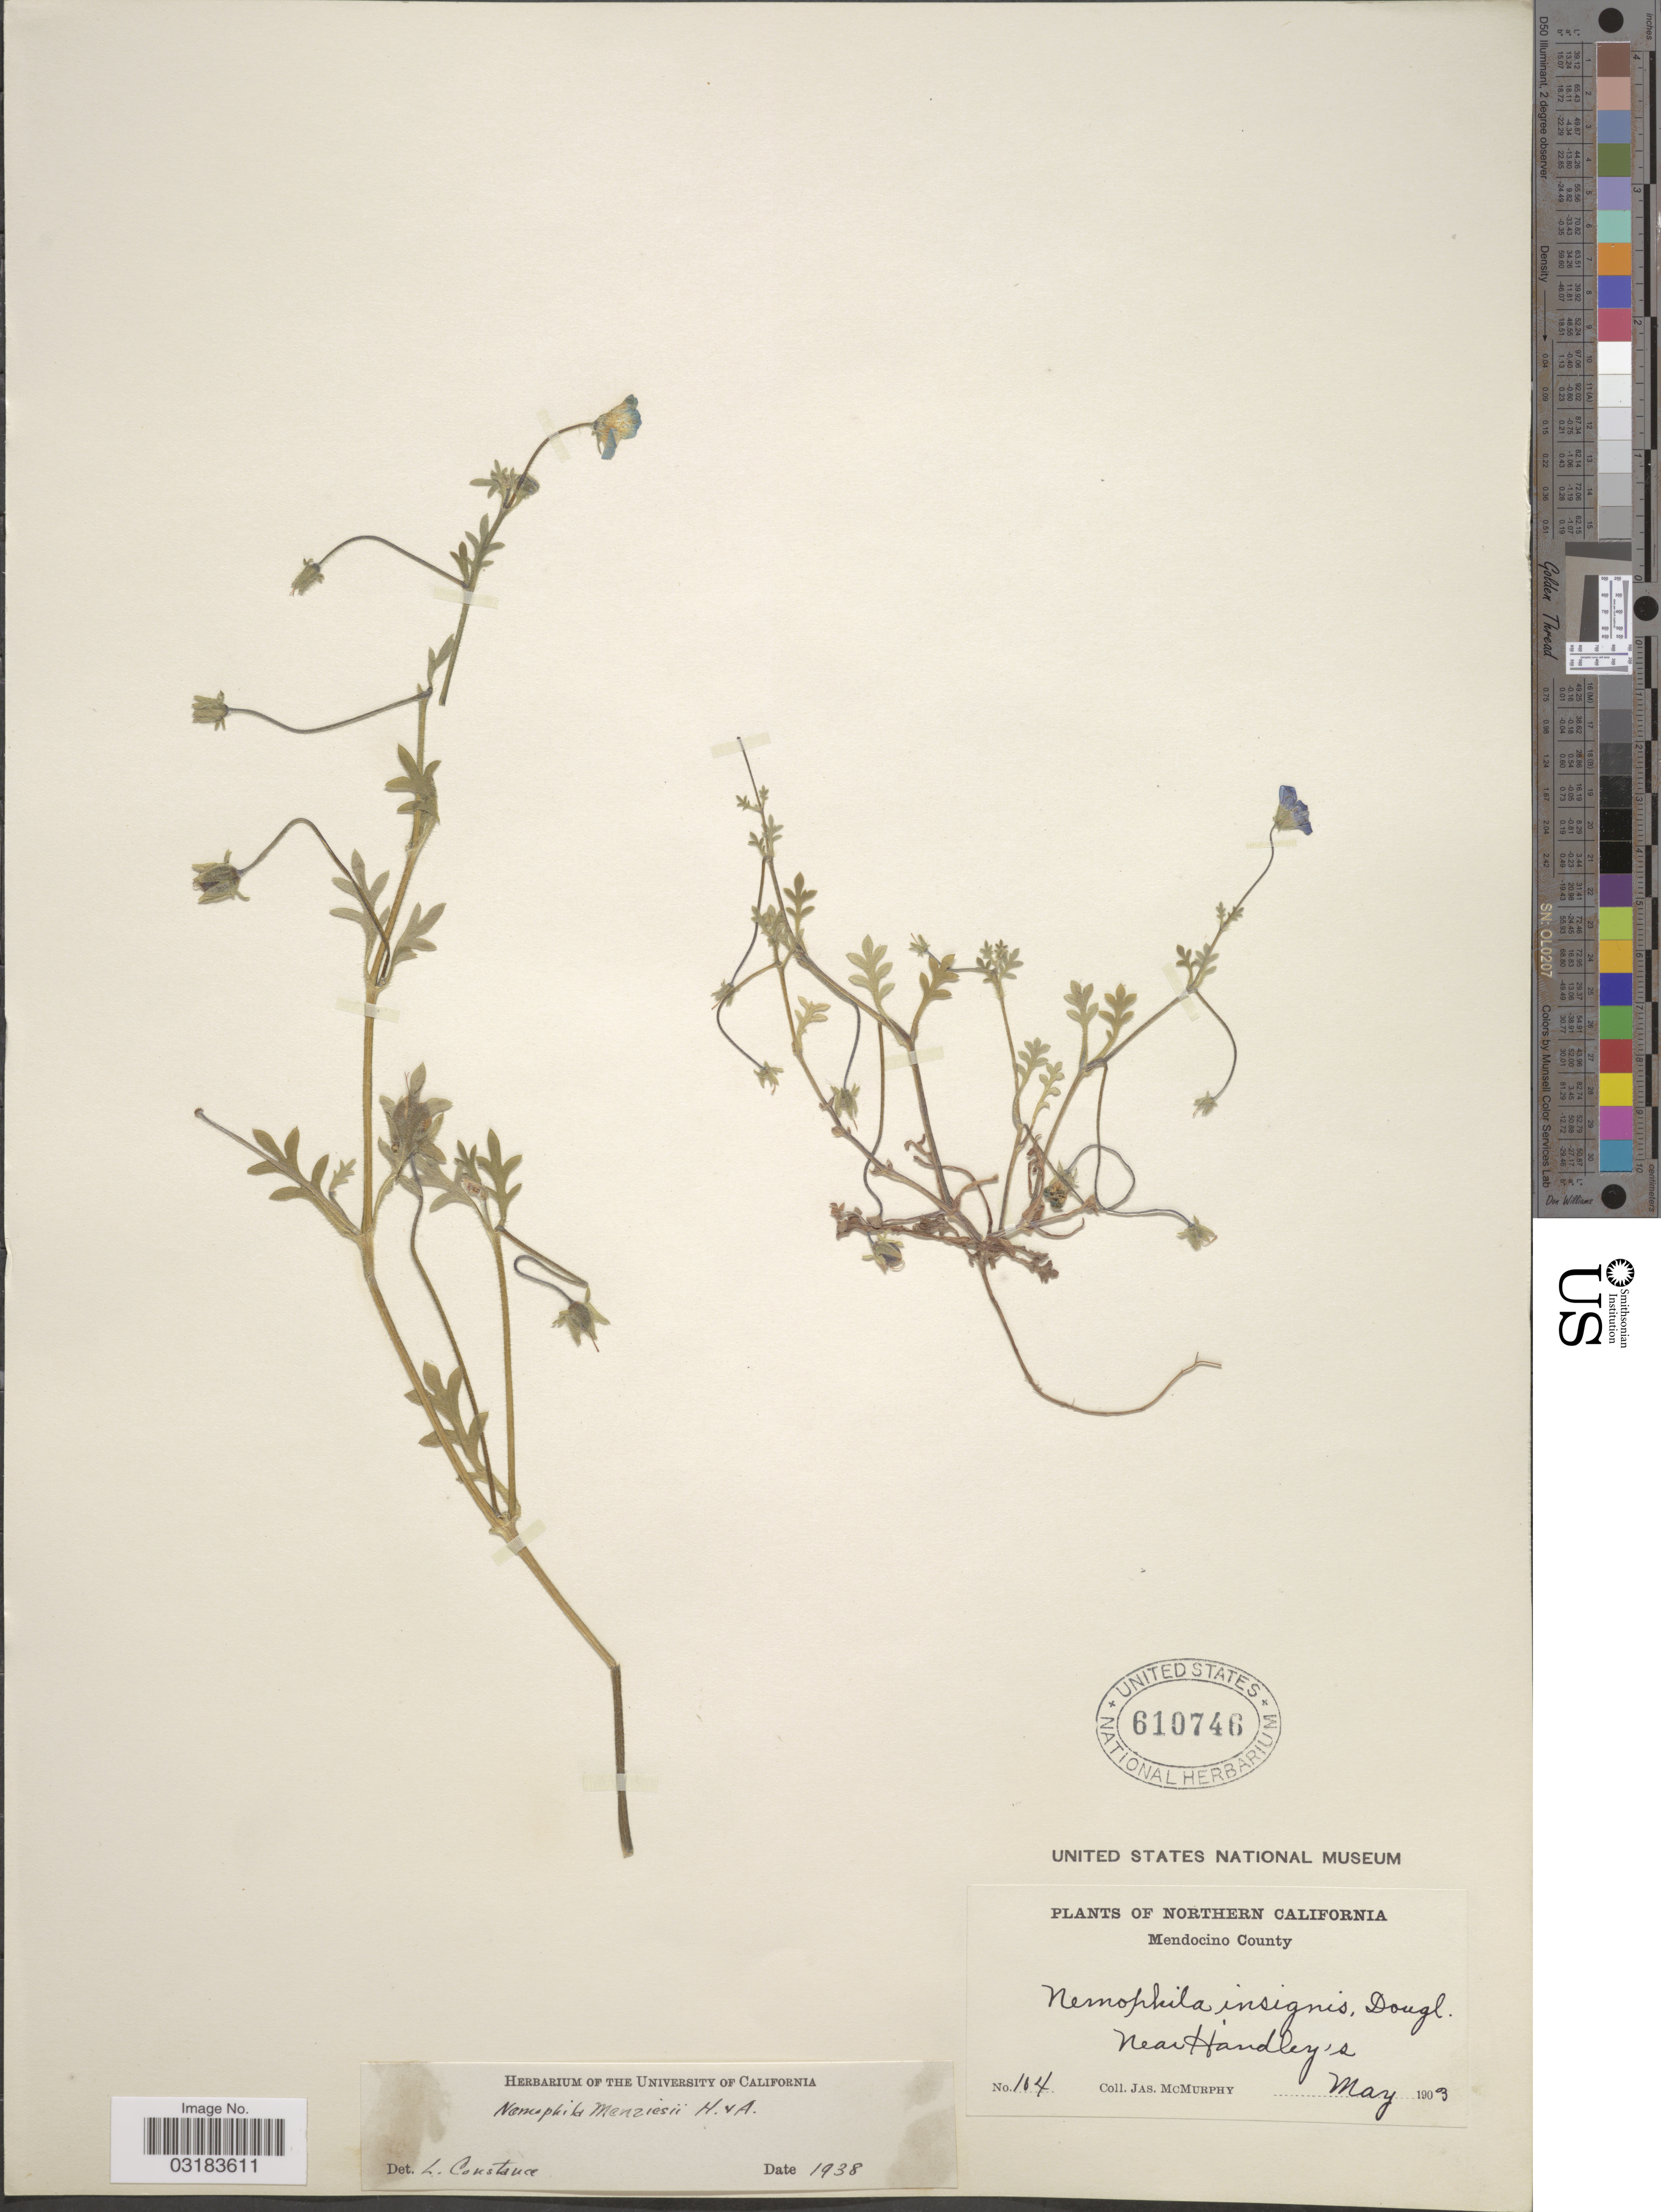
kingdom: Plantae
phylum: Tracheophyta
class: Magnoliopsida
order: Boraginales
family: Hydrophyllaceae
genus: Nemophila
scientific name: Nemophila menziesii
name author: Hook. & Arn.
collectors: J. McMurphy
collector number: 104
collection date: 1903-05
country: United States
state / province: California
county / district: Mendocino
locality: Northern California. Mendocino County. Near Handley's.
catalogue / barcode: US 610746